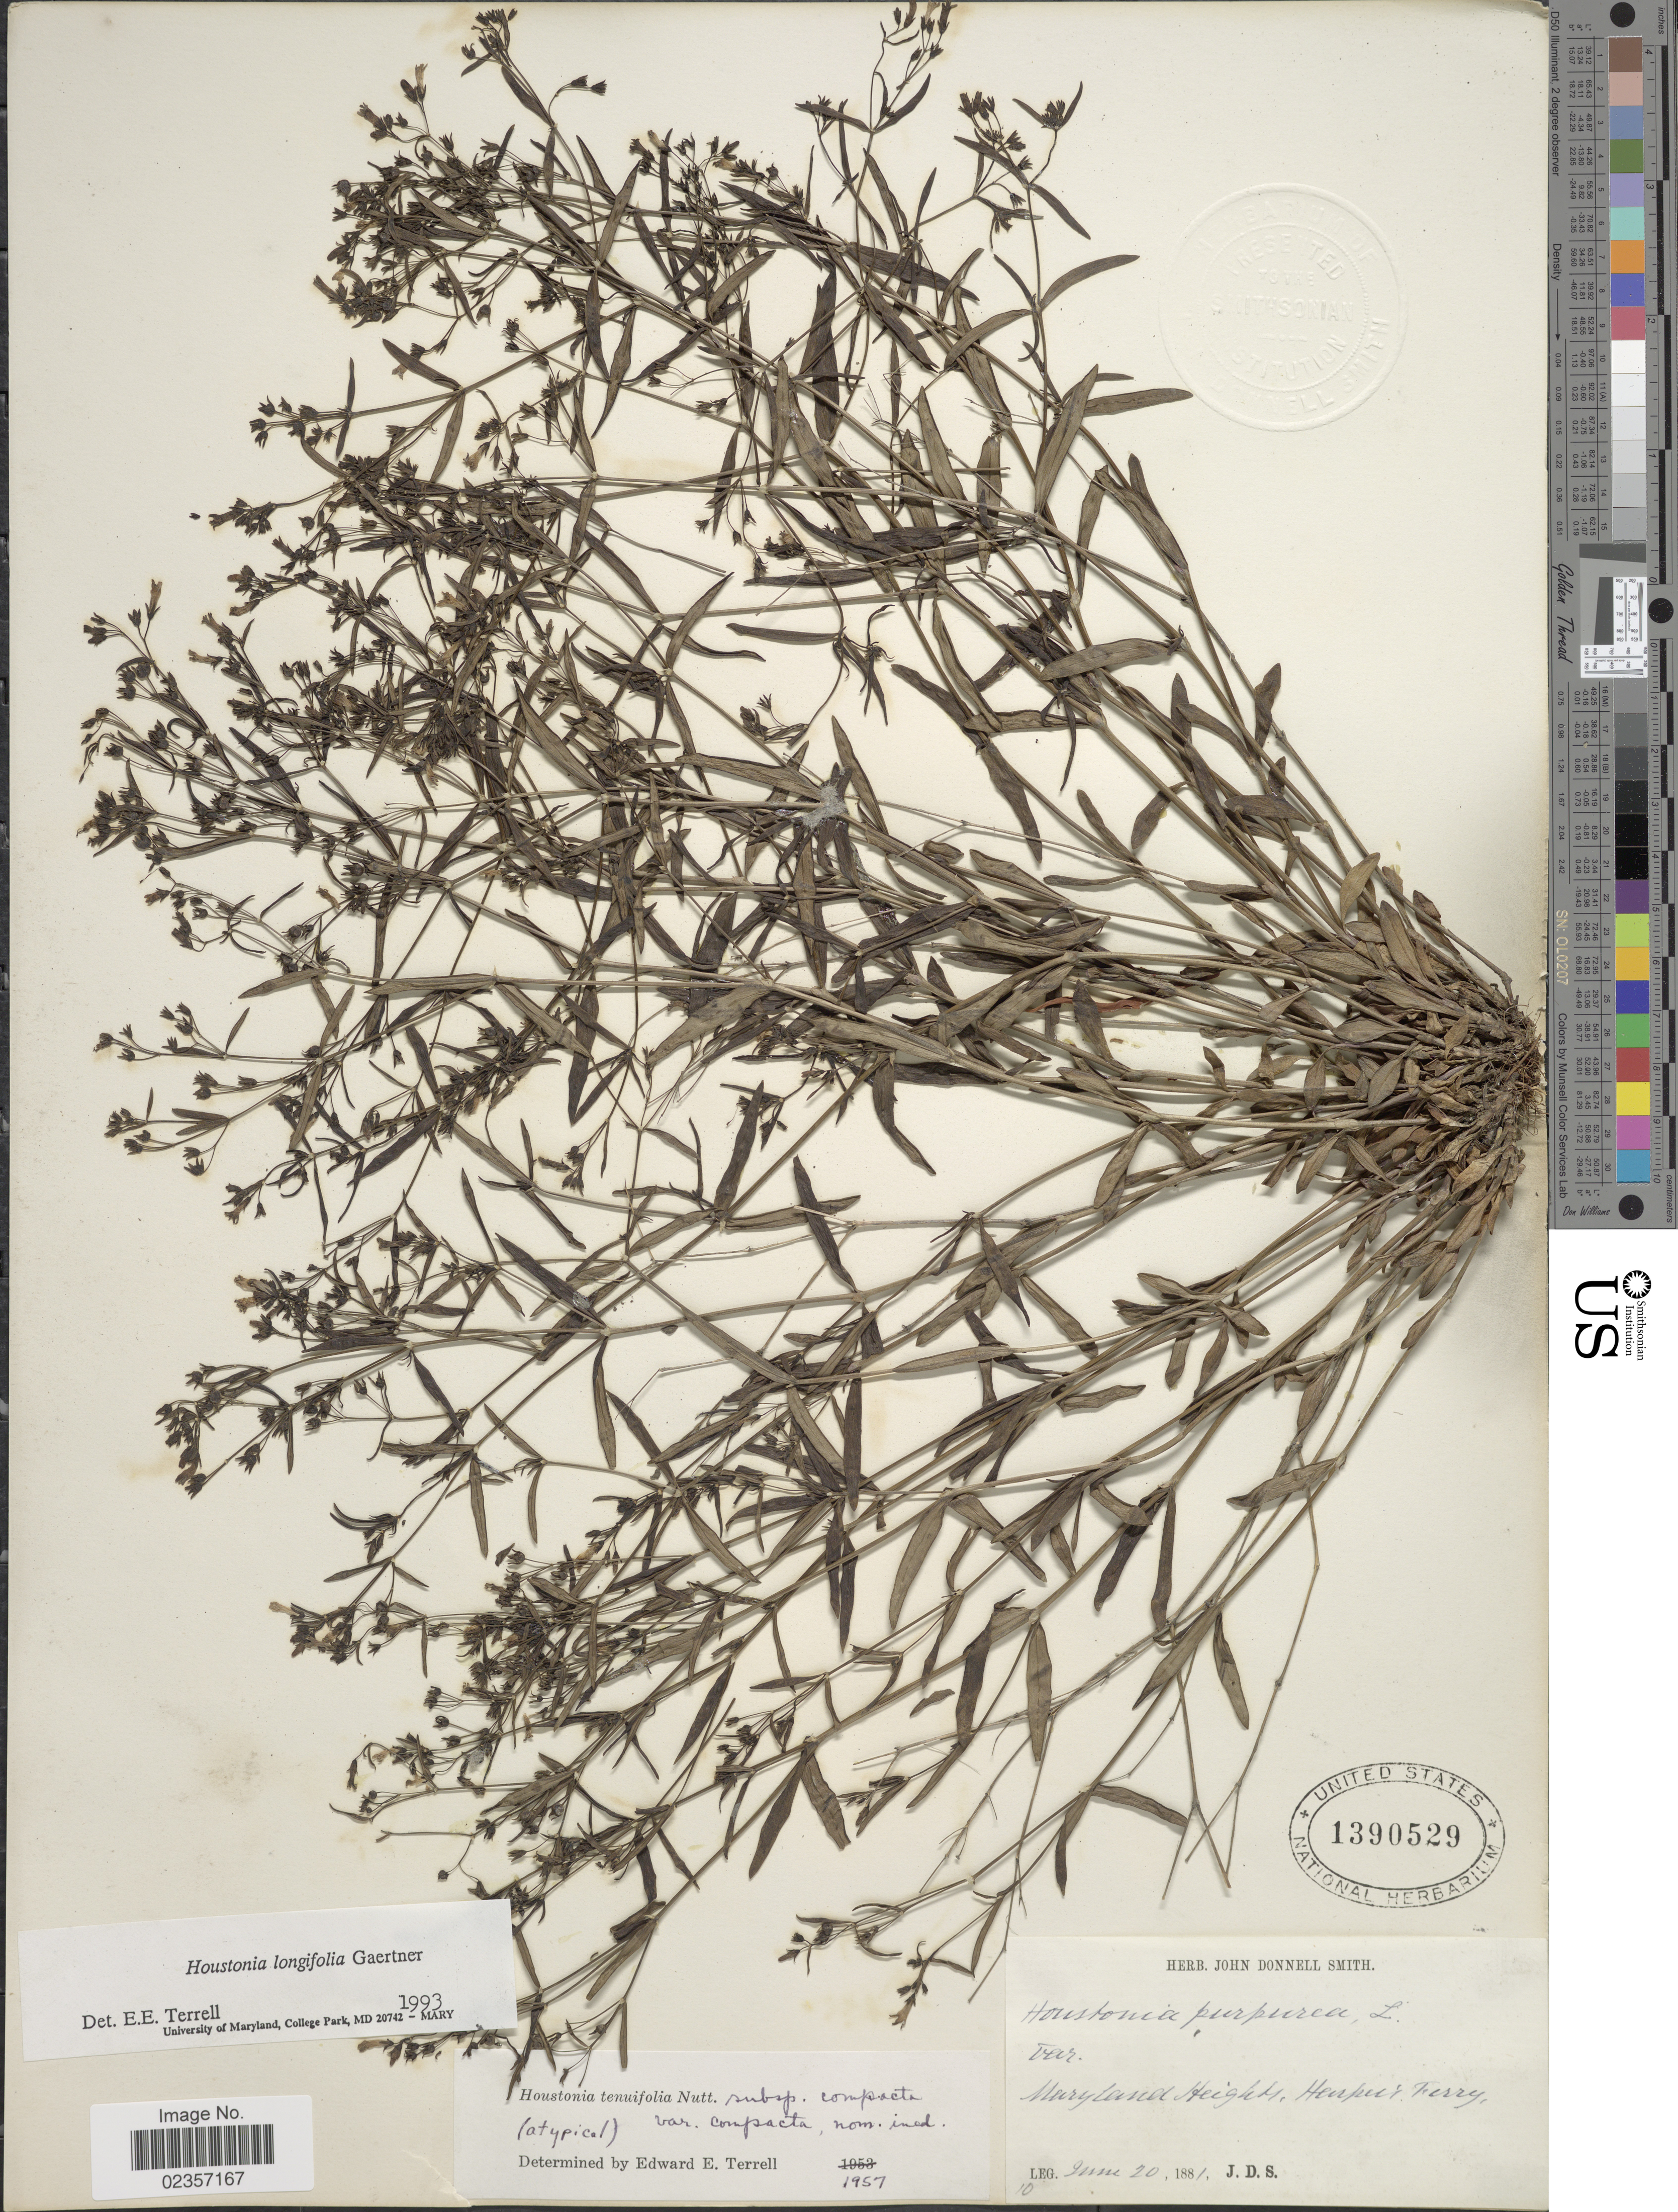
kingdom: Plantae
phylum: Tracheophyta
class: Magnoliopsida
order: Gentianales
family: Rubiaceae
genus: Houstonia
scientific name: Houstonia longifolia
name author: Gaertn.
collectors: J. Donnell Smith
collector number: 10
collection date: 1881-06-20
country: United States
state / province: Maryland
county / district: Washngton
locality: Maryland Heights, Harper's Ferry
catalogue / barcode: US 1390529